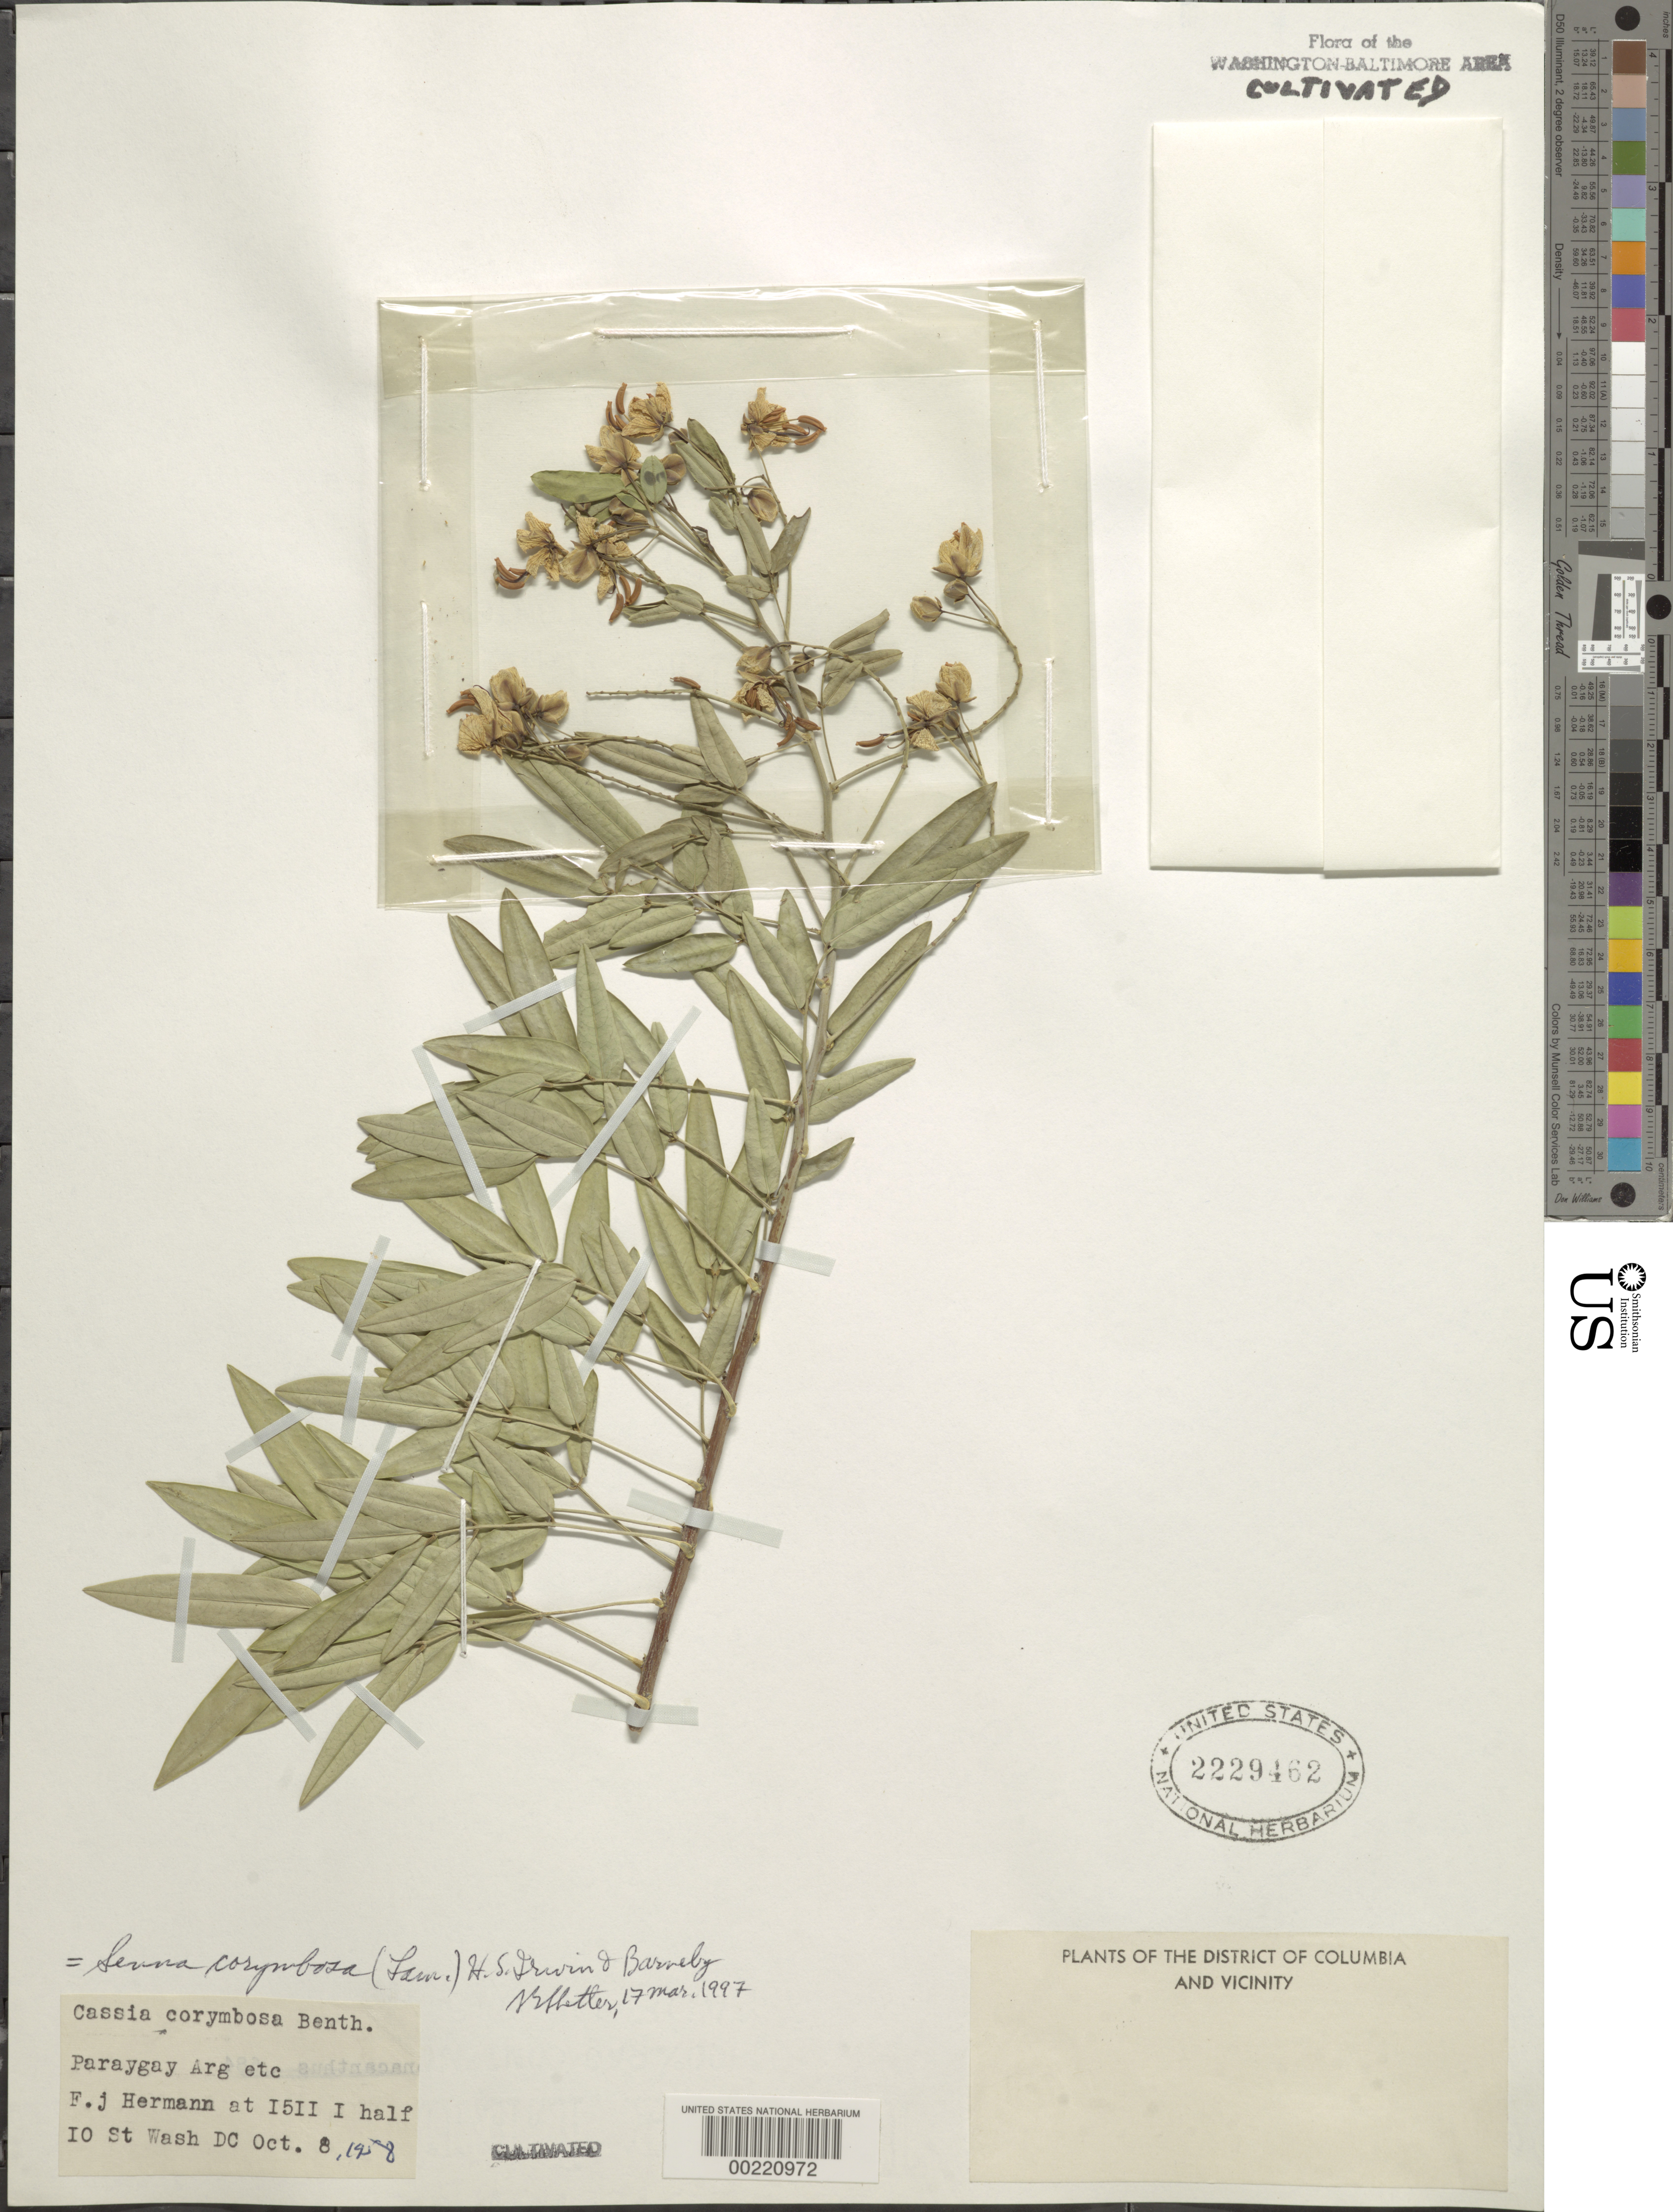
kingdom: Plantae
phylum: Tracheophyta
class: Magnoliopsida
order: Fabales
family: Fabaceae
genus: Cassia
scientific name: Cassia corymbosa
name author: Lam.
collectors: F. J. Hermann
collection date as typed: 08 Oct 1958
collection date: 1958-10-08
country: United States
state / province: District of Columbia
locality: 1511 I Half 10 St, Washington DC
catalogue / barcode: US 2229462